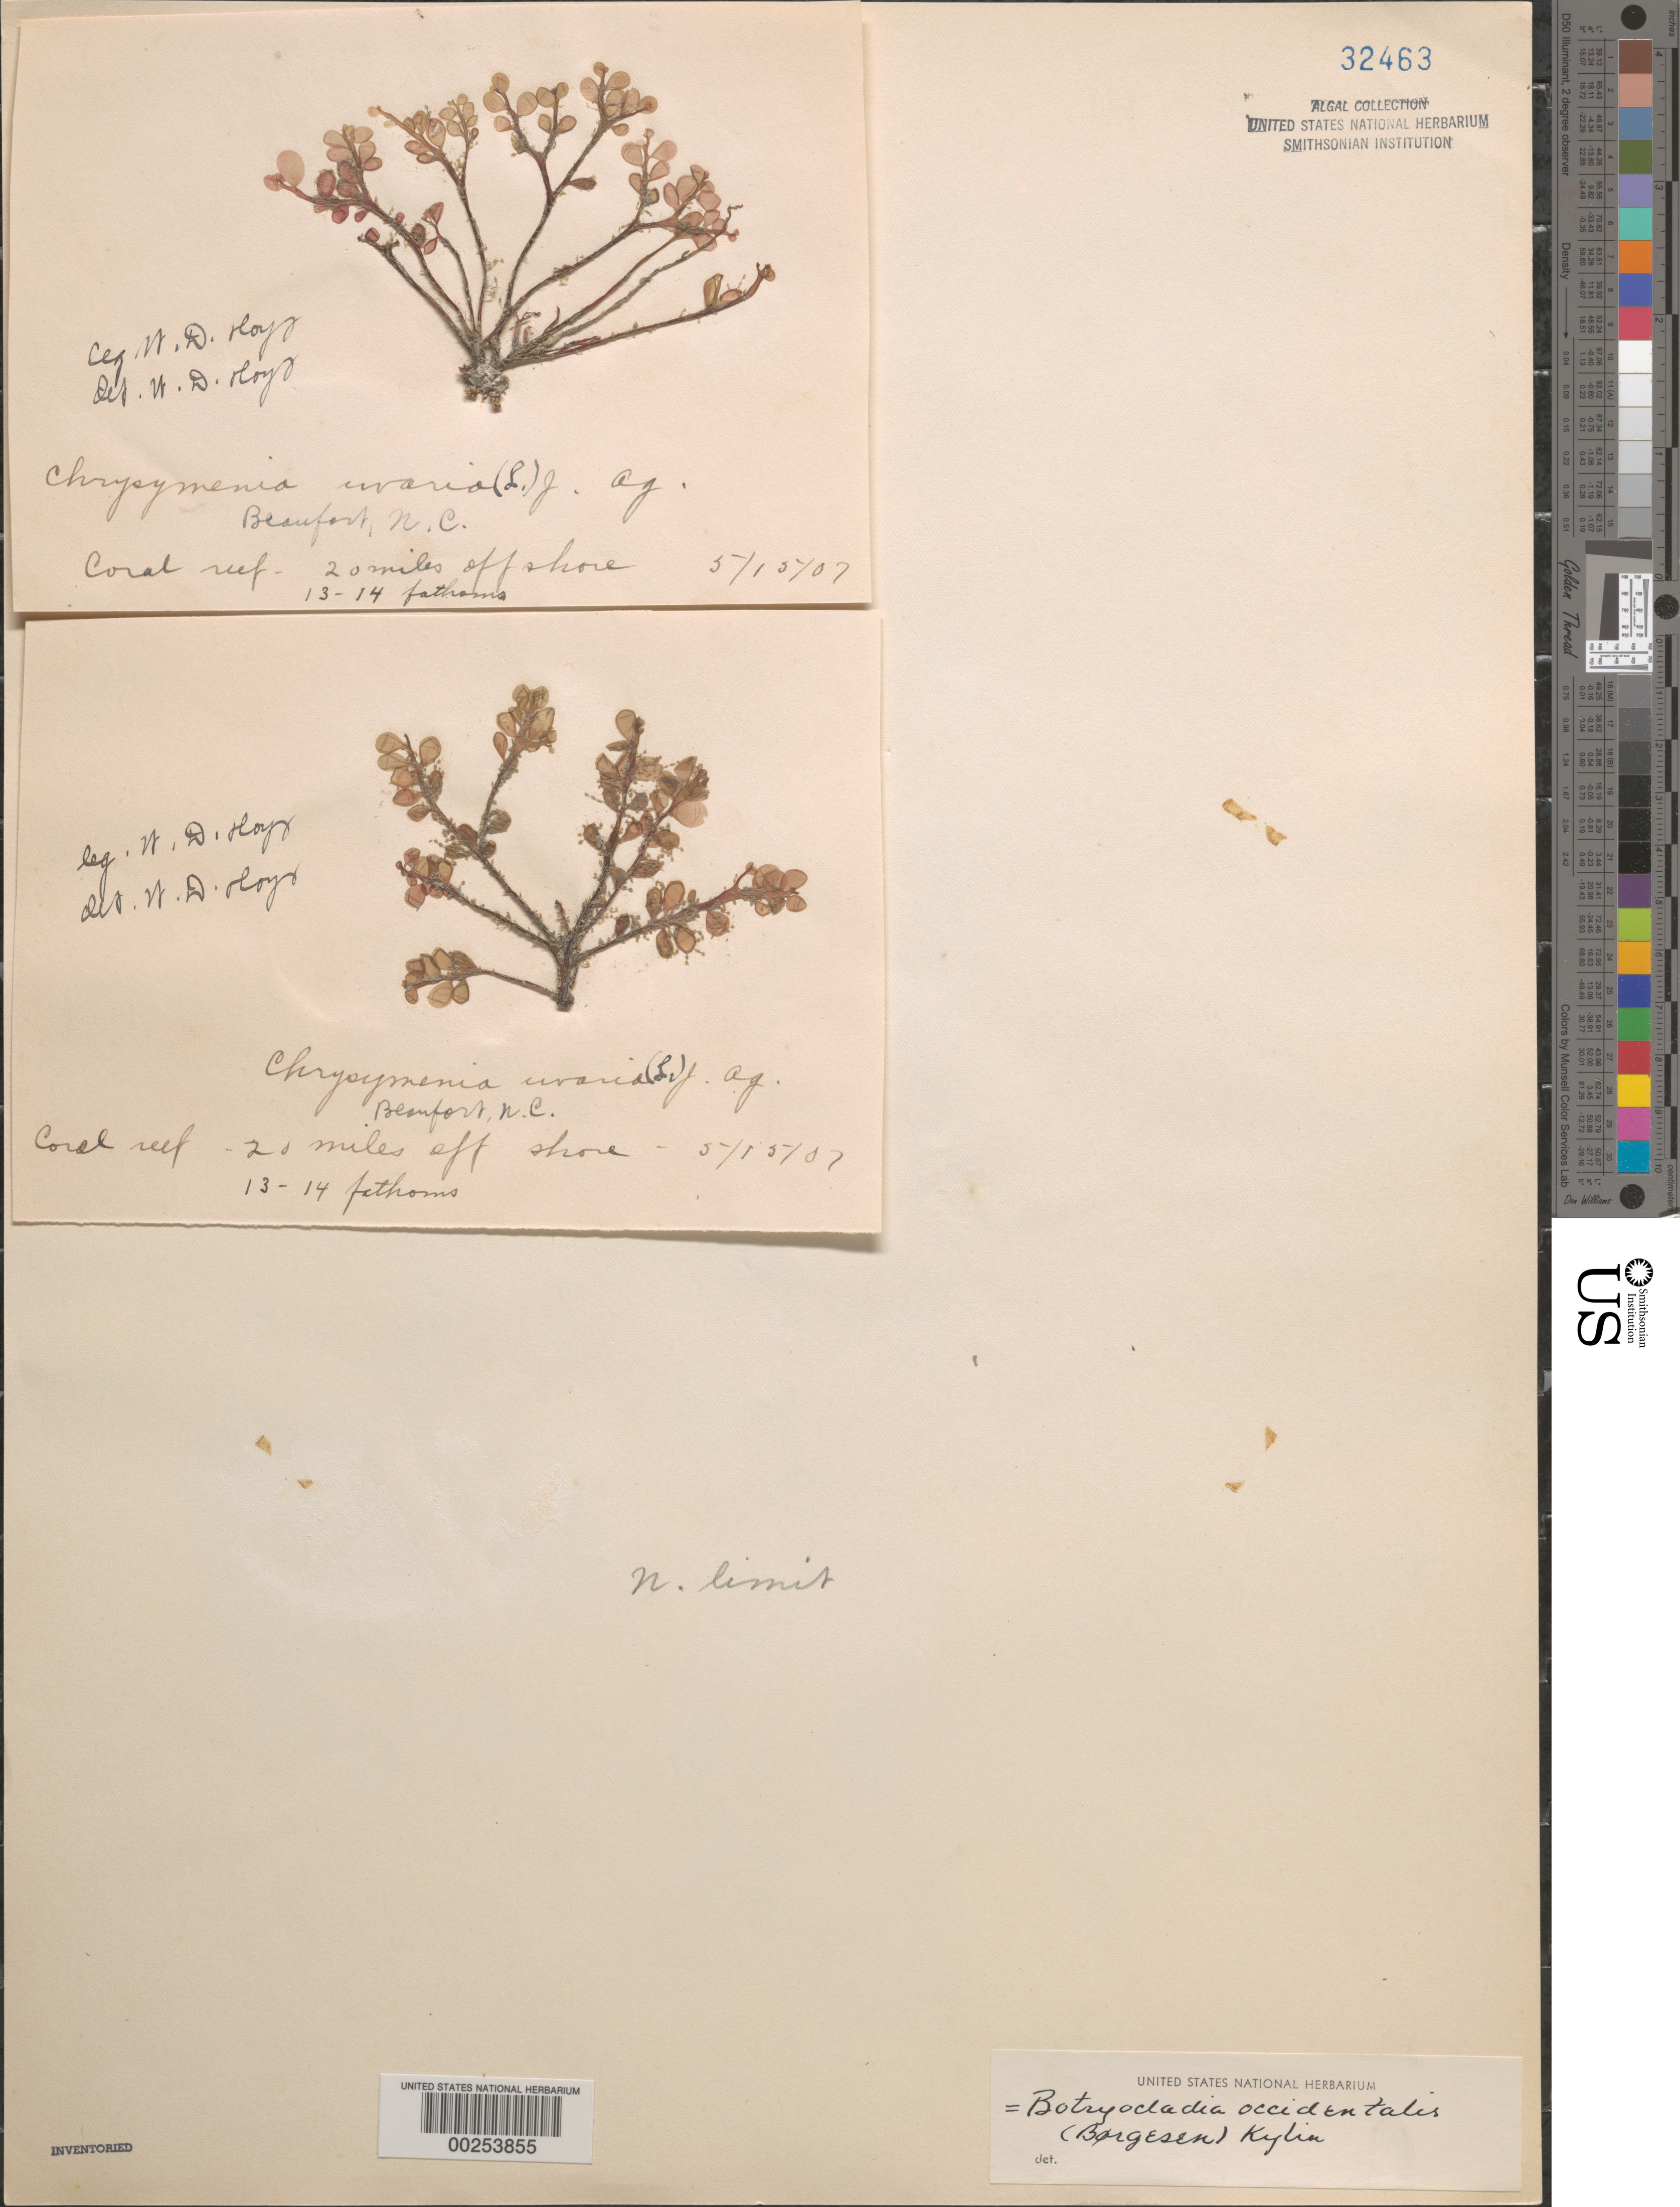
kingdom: Plantae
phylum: Rhodophyta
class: Florideophyceae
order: Rhodymeniales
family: Rhodymeniaceae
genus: Botryocladia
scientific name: Botryocladia occidentalis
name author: (Børgesen) Kylin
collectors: W. D. Hoyt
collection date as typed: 15 May 1907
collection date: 1907-05-15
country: United States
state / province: North Carolina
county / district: Carteret County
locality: Coral reef 20 miles off Beaufort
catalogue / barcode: US 32463